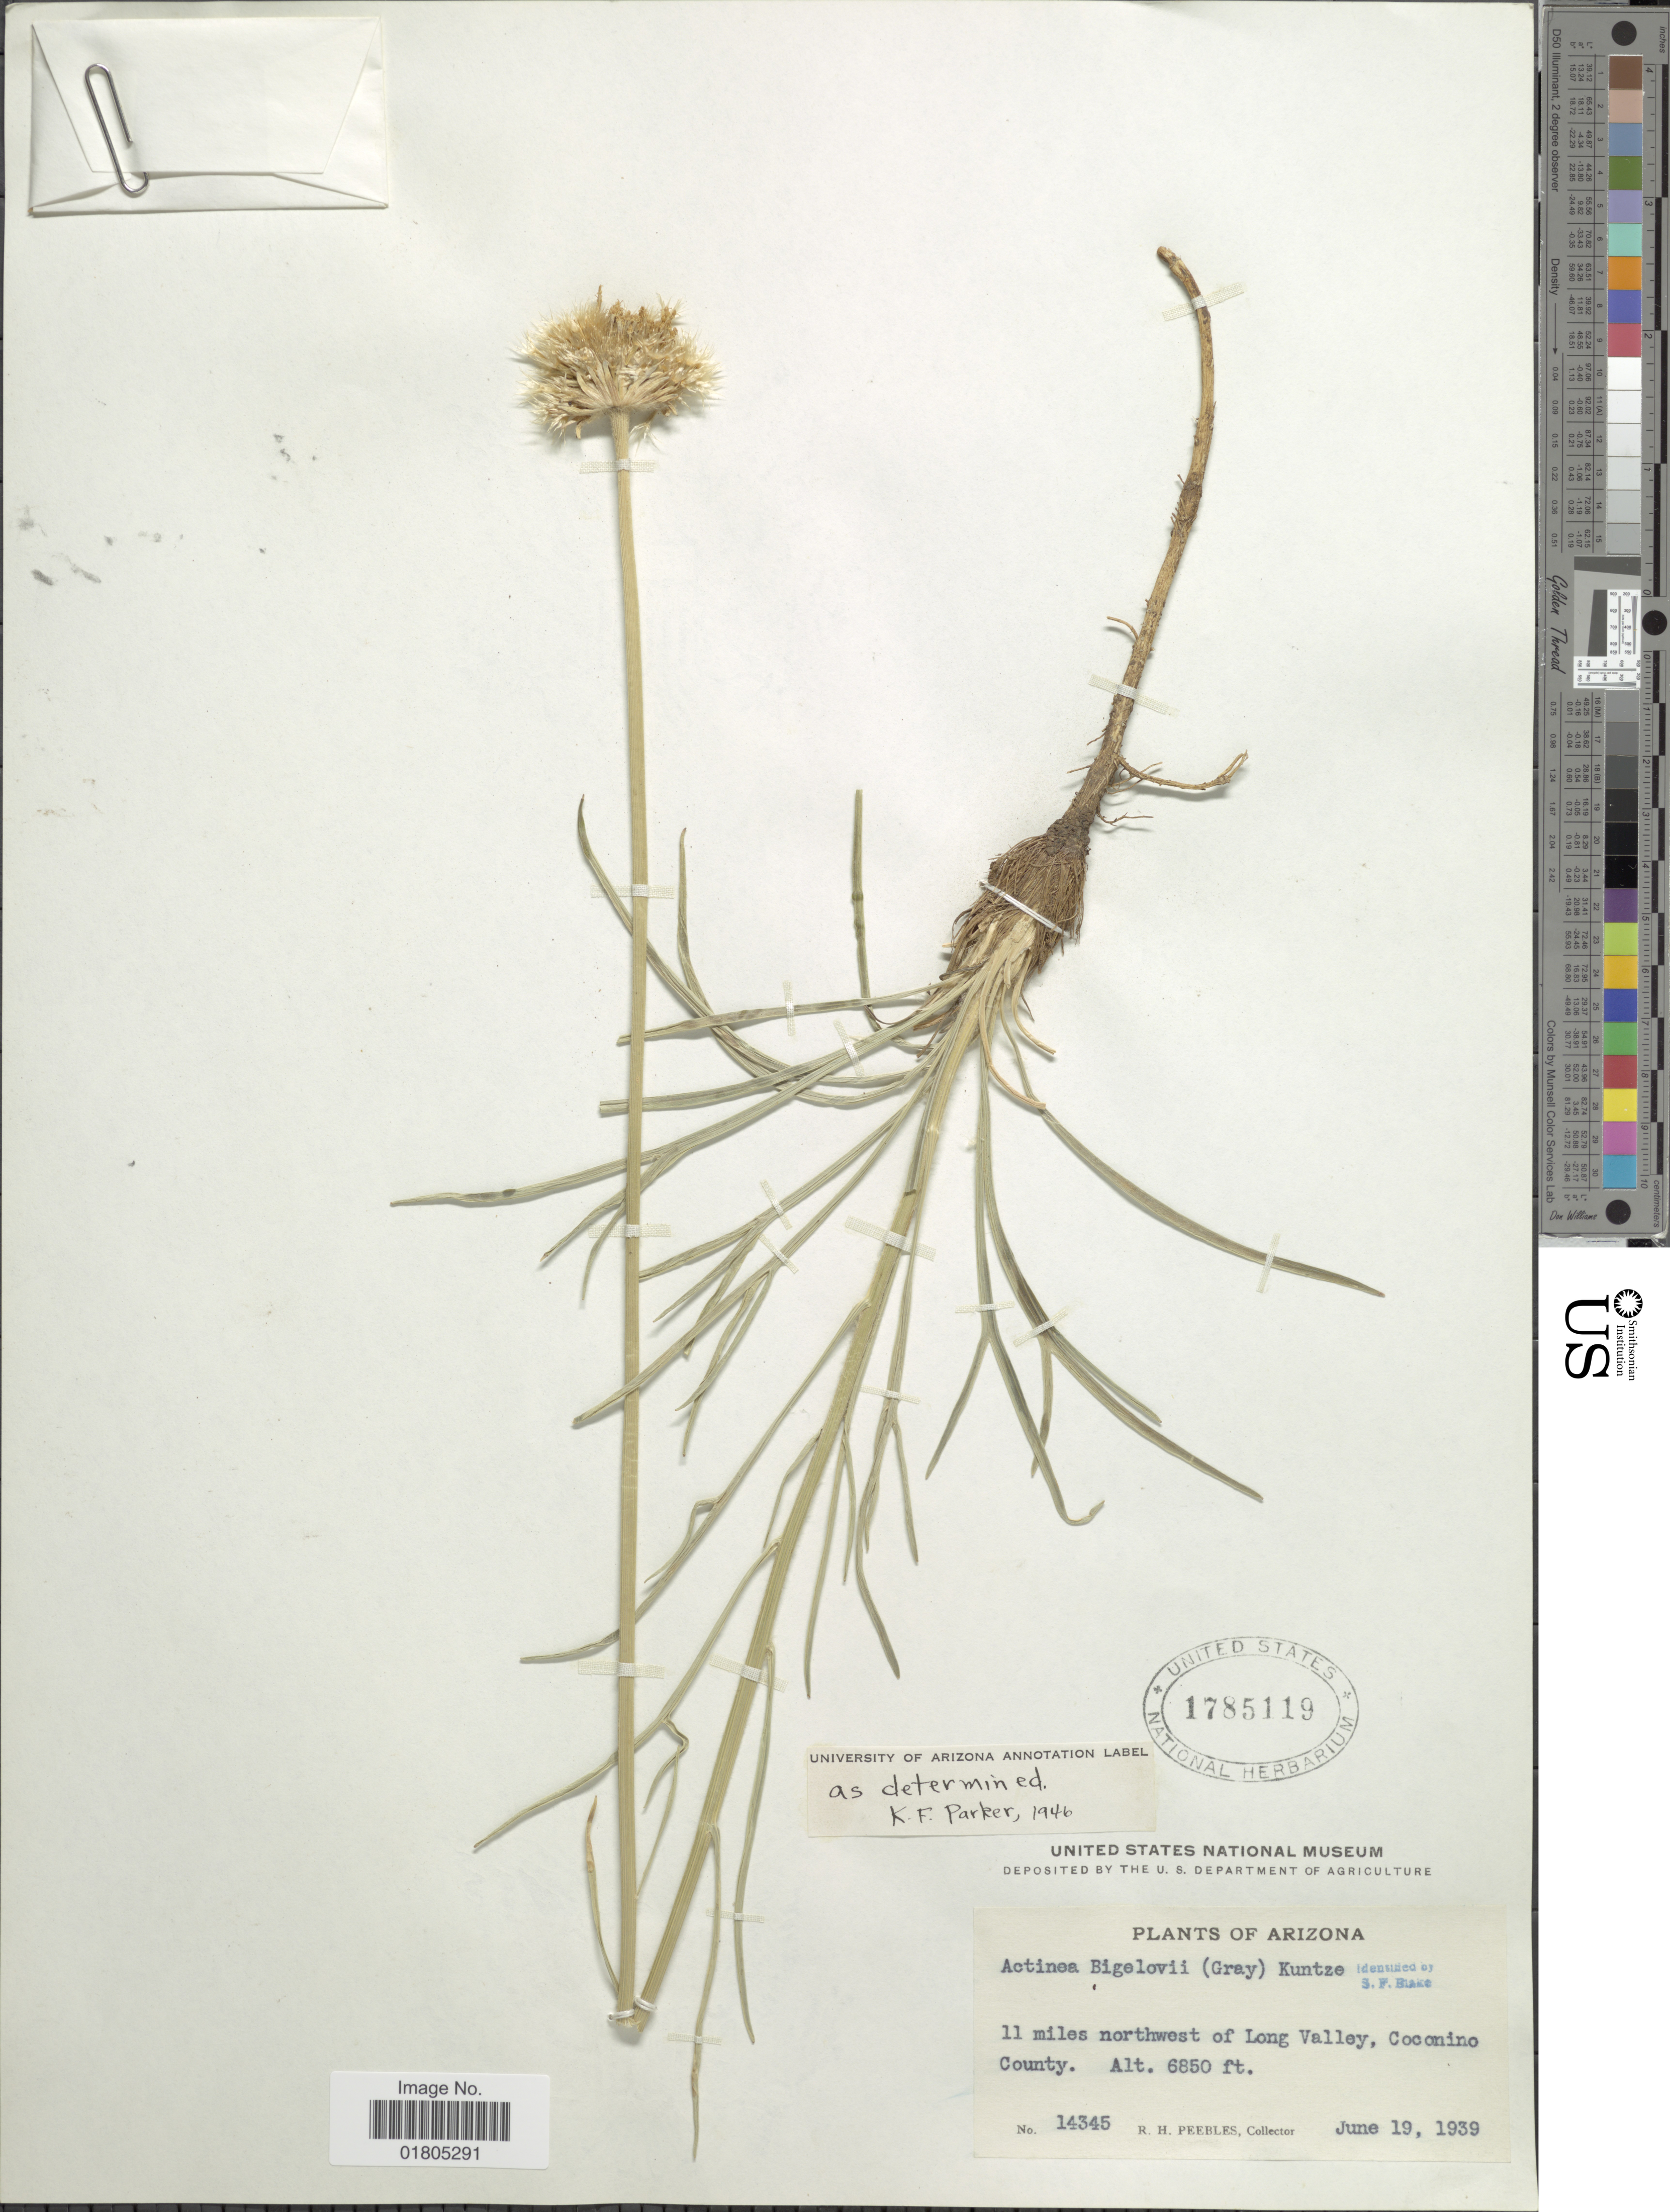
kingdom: Plantae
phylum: Tracheophyta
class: Magnoliopsida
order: Asterales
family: Asteraceae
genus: Actinea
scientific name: Actinea bigelovii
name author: (A. Gray) Kuntze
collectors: R. H. Peebles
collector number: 14345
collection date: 1939-06-19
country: United States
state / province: Arizona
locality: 11 miles northwest of Long Valley, Coconino County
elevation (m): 2088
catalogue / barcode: US 1785119